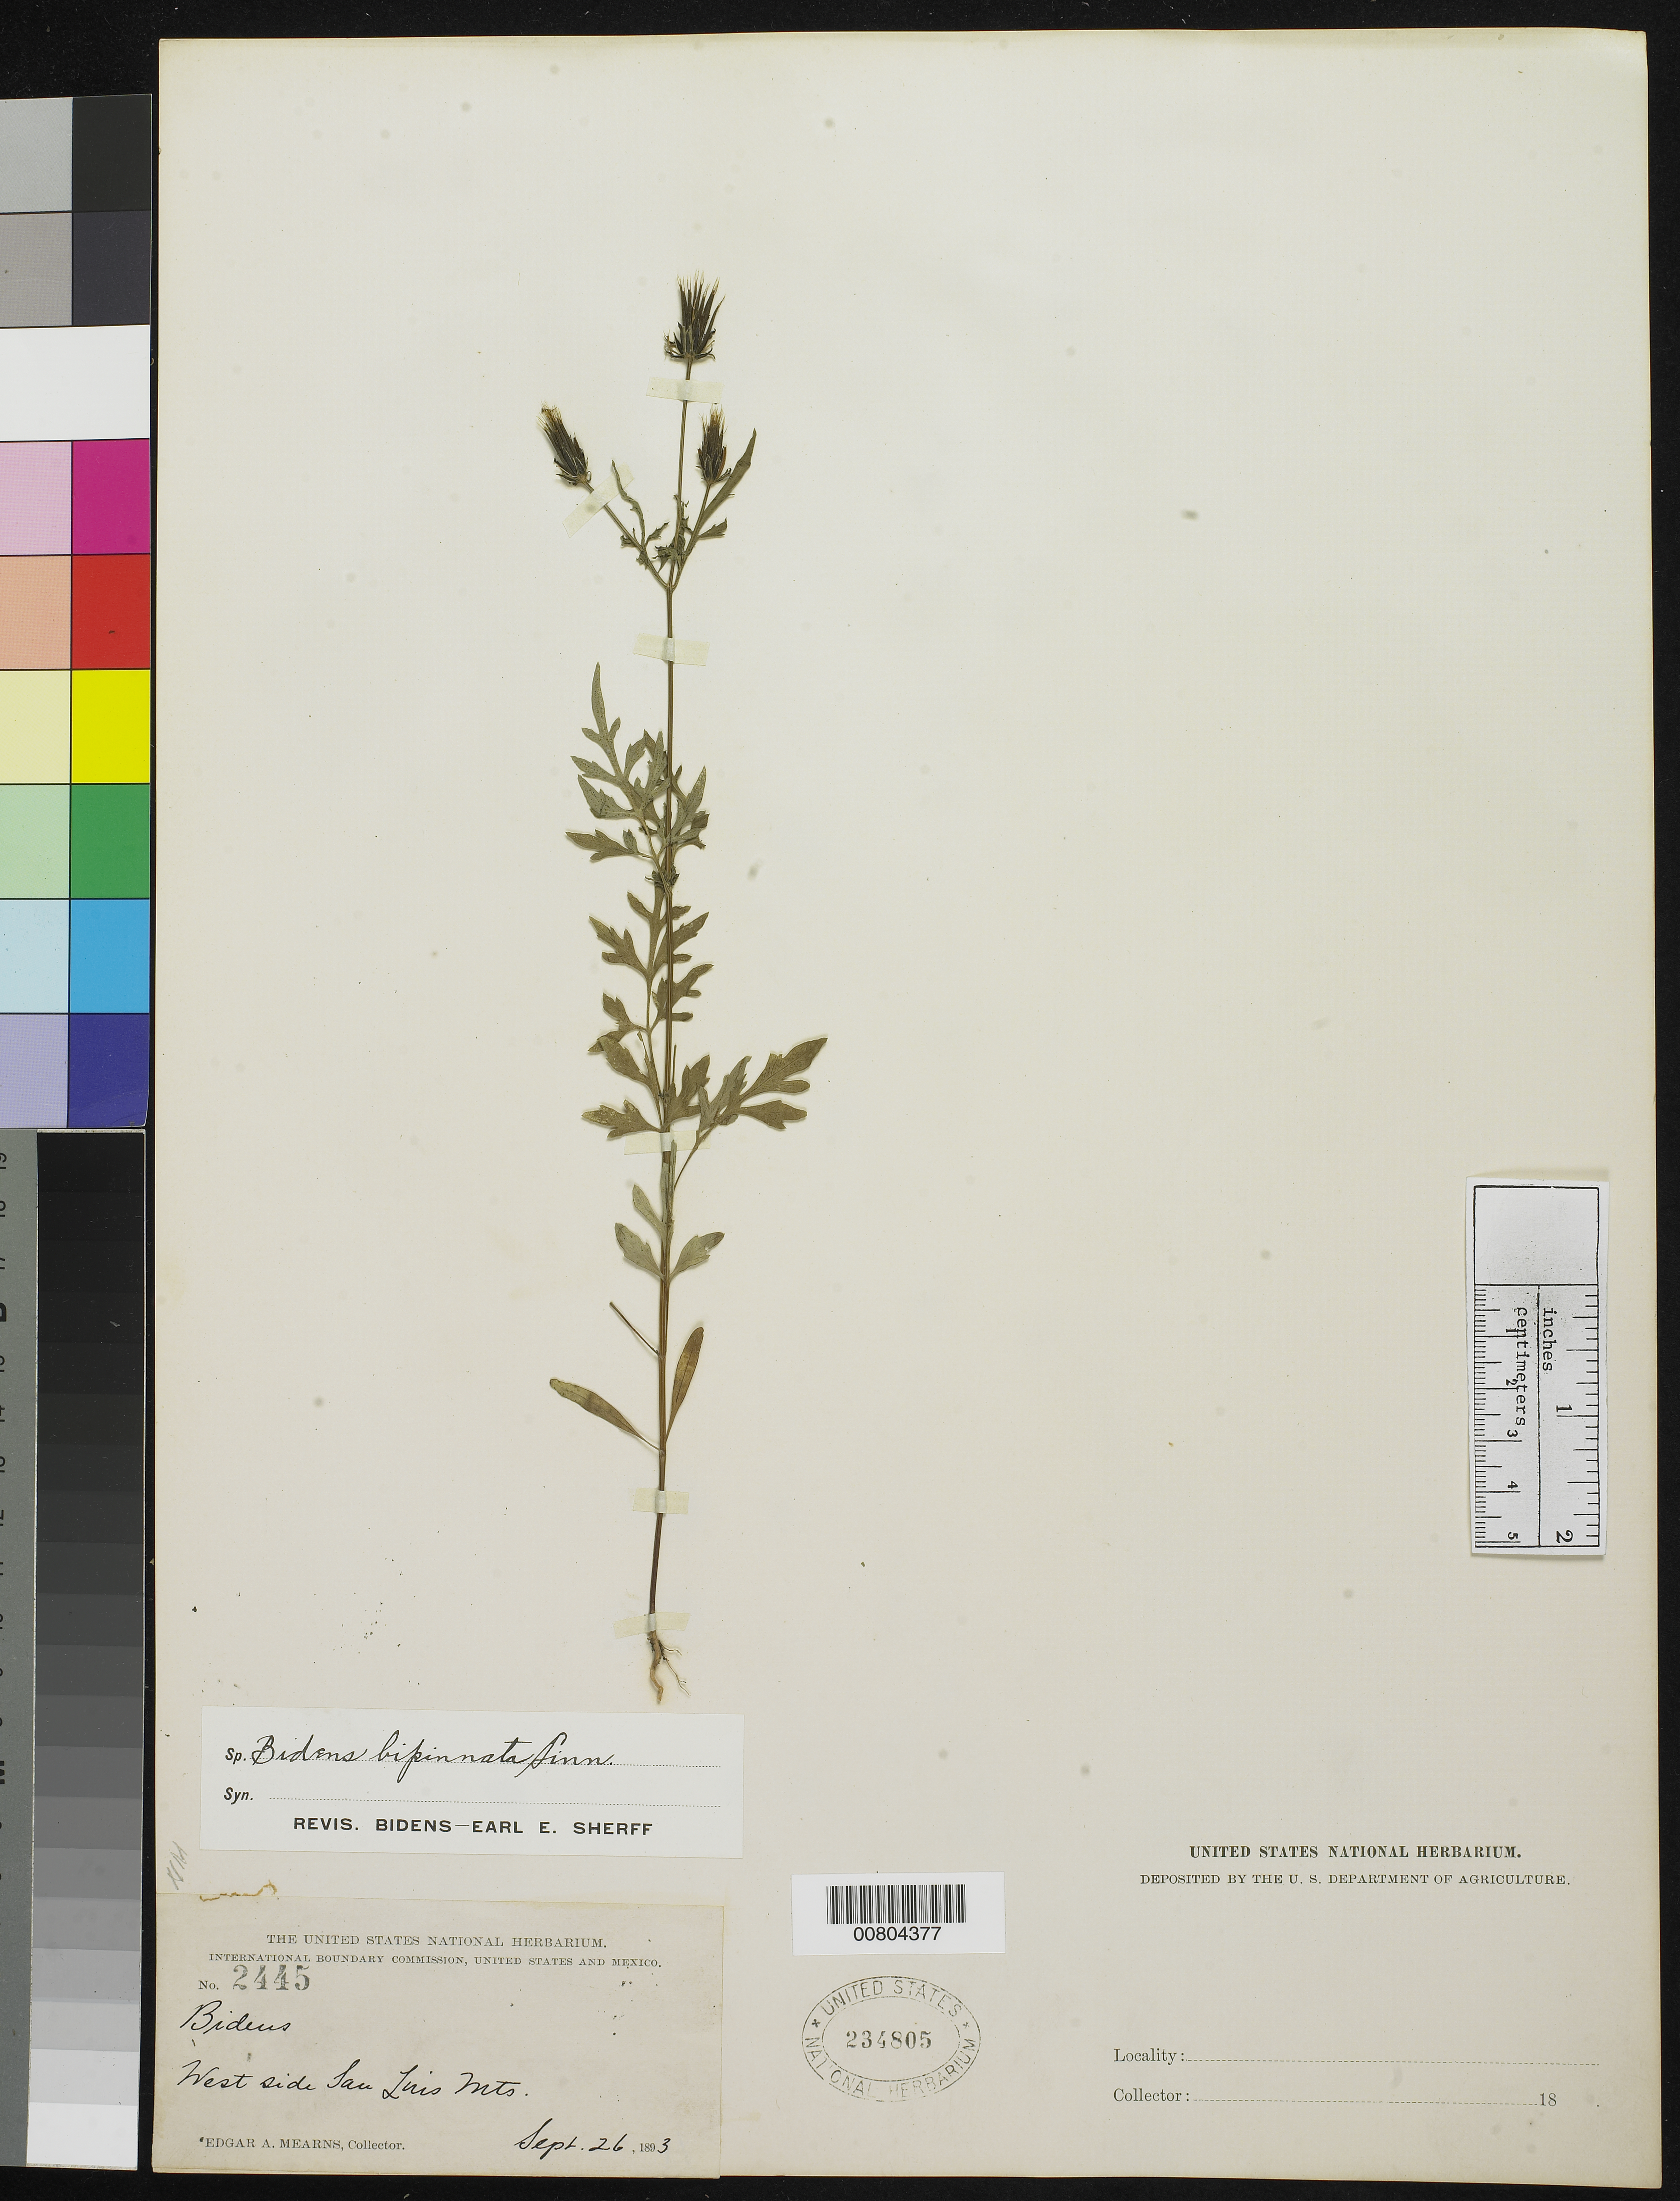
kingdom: Plantae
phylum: Tracheophyta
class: Magnoliopsida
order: Asterales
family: Asteraceae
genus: Bidens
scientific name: Bidens bipinnata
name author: L.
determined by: Sherff, E. E.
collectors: E. A. Mearns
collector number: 2445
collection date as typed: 26 Sep 1893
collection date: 1893-09-26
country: United States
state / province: Arizona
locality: West side of San Luis Mts.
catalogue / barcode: US 234805